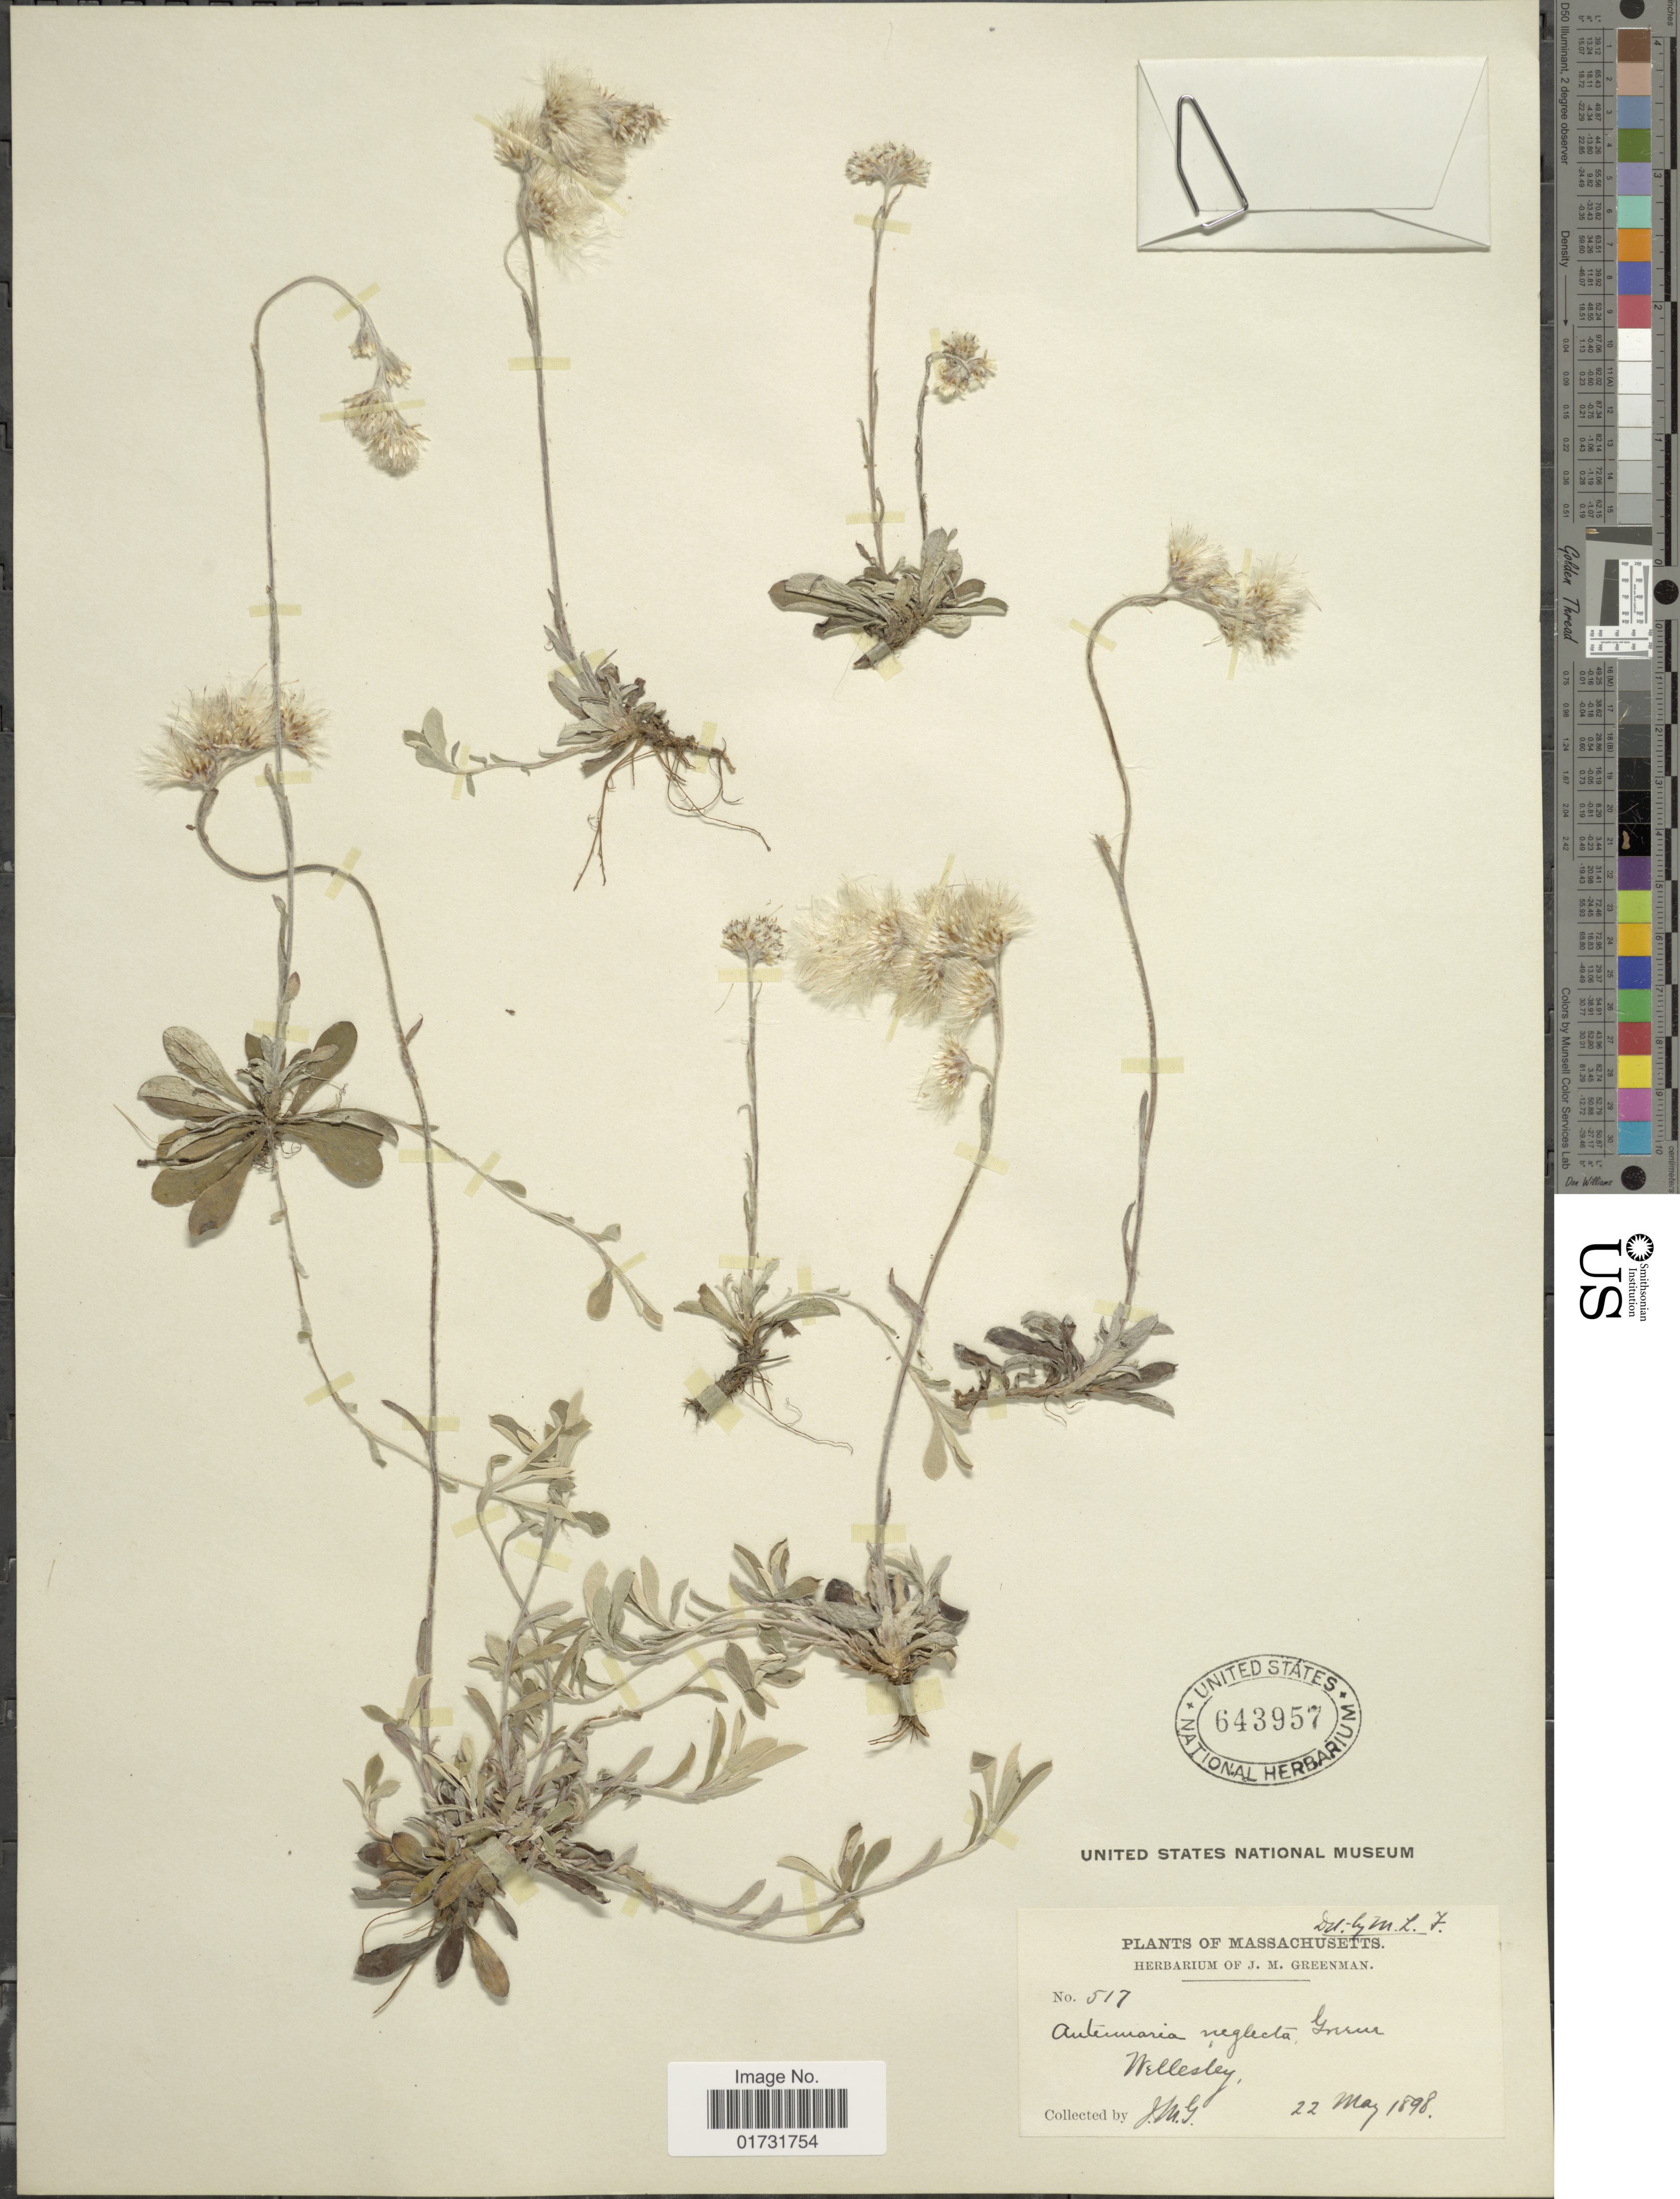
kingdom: Plantae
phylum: Tracheophyta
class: Magnoliopsida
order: Asterales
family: Asteraceae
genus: Antennaria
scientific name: Antennaria neglecta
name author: Greene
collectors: J. M. Greenman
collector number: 517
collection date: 1898-05-22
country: United States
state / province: Massachusetts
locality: Wellesley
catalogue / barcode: US 643957